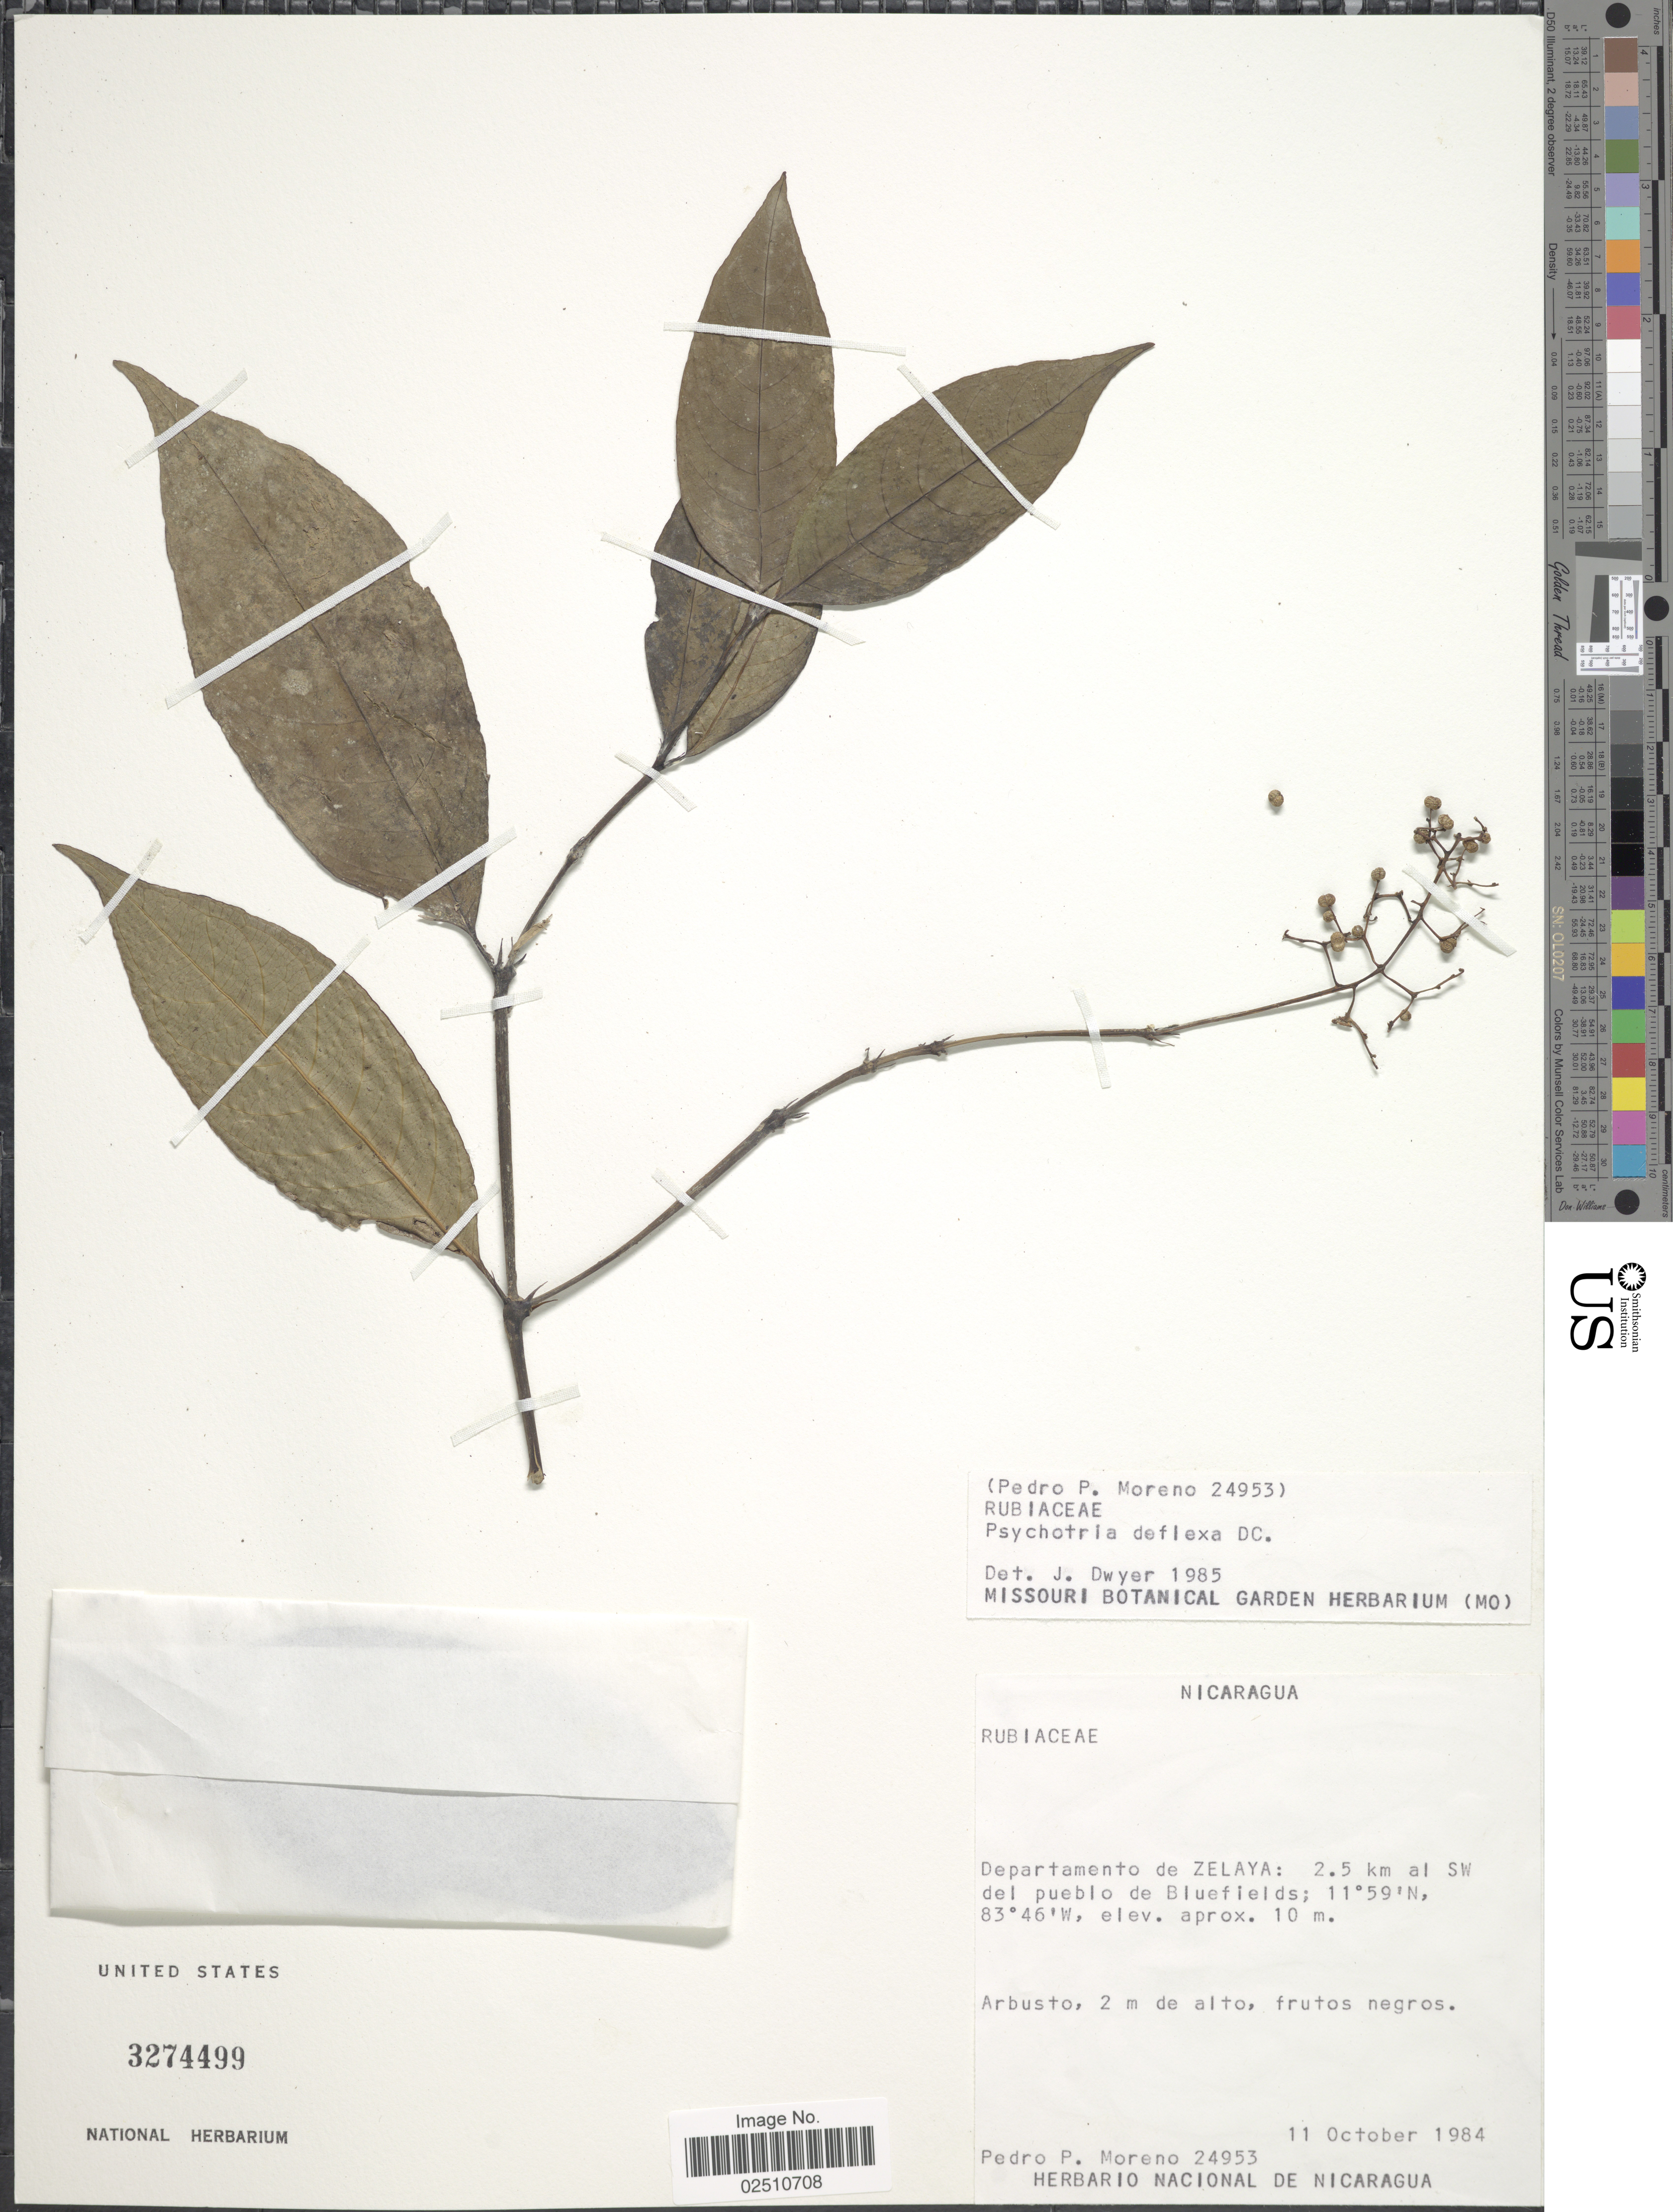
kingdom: Plantae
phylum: Tracheophyta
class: Magnoliopsida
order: Gentianales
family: Rubiaceae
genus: Psychotria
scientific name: Psychotria deflexa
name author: DC.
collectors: P. Moreno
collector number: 24953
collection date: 1984-10-11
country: Nicaragua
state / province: Atlantico Norte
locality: Departamento de Zelaya, 2.5 km al SW del pueblo de Bluefields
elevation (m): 10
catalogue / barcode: US 3274499